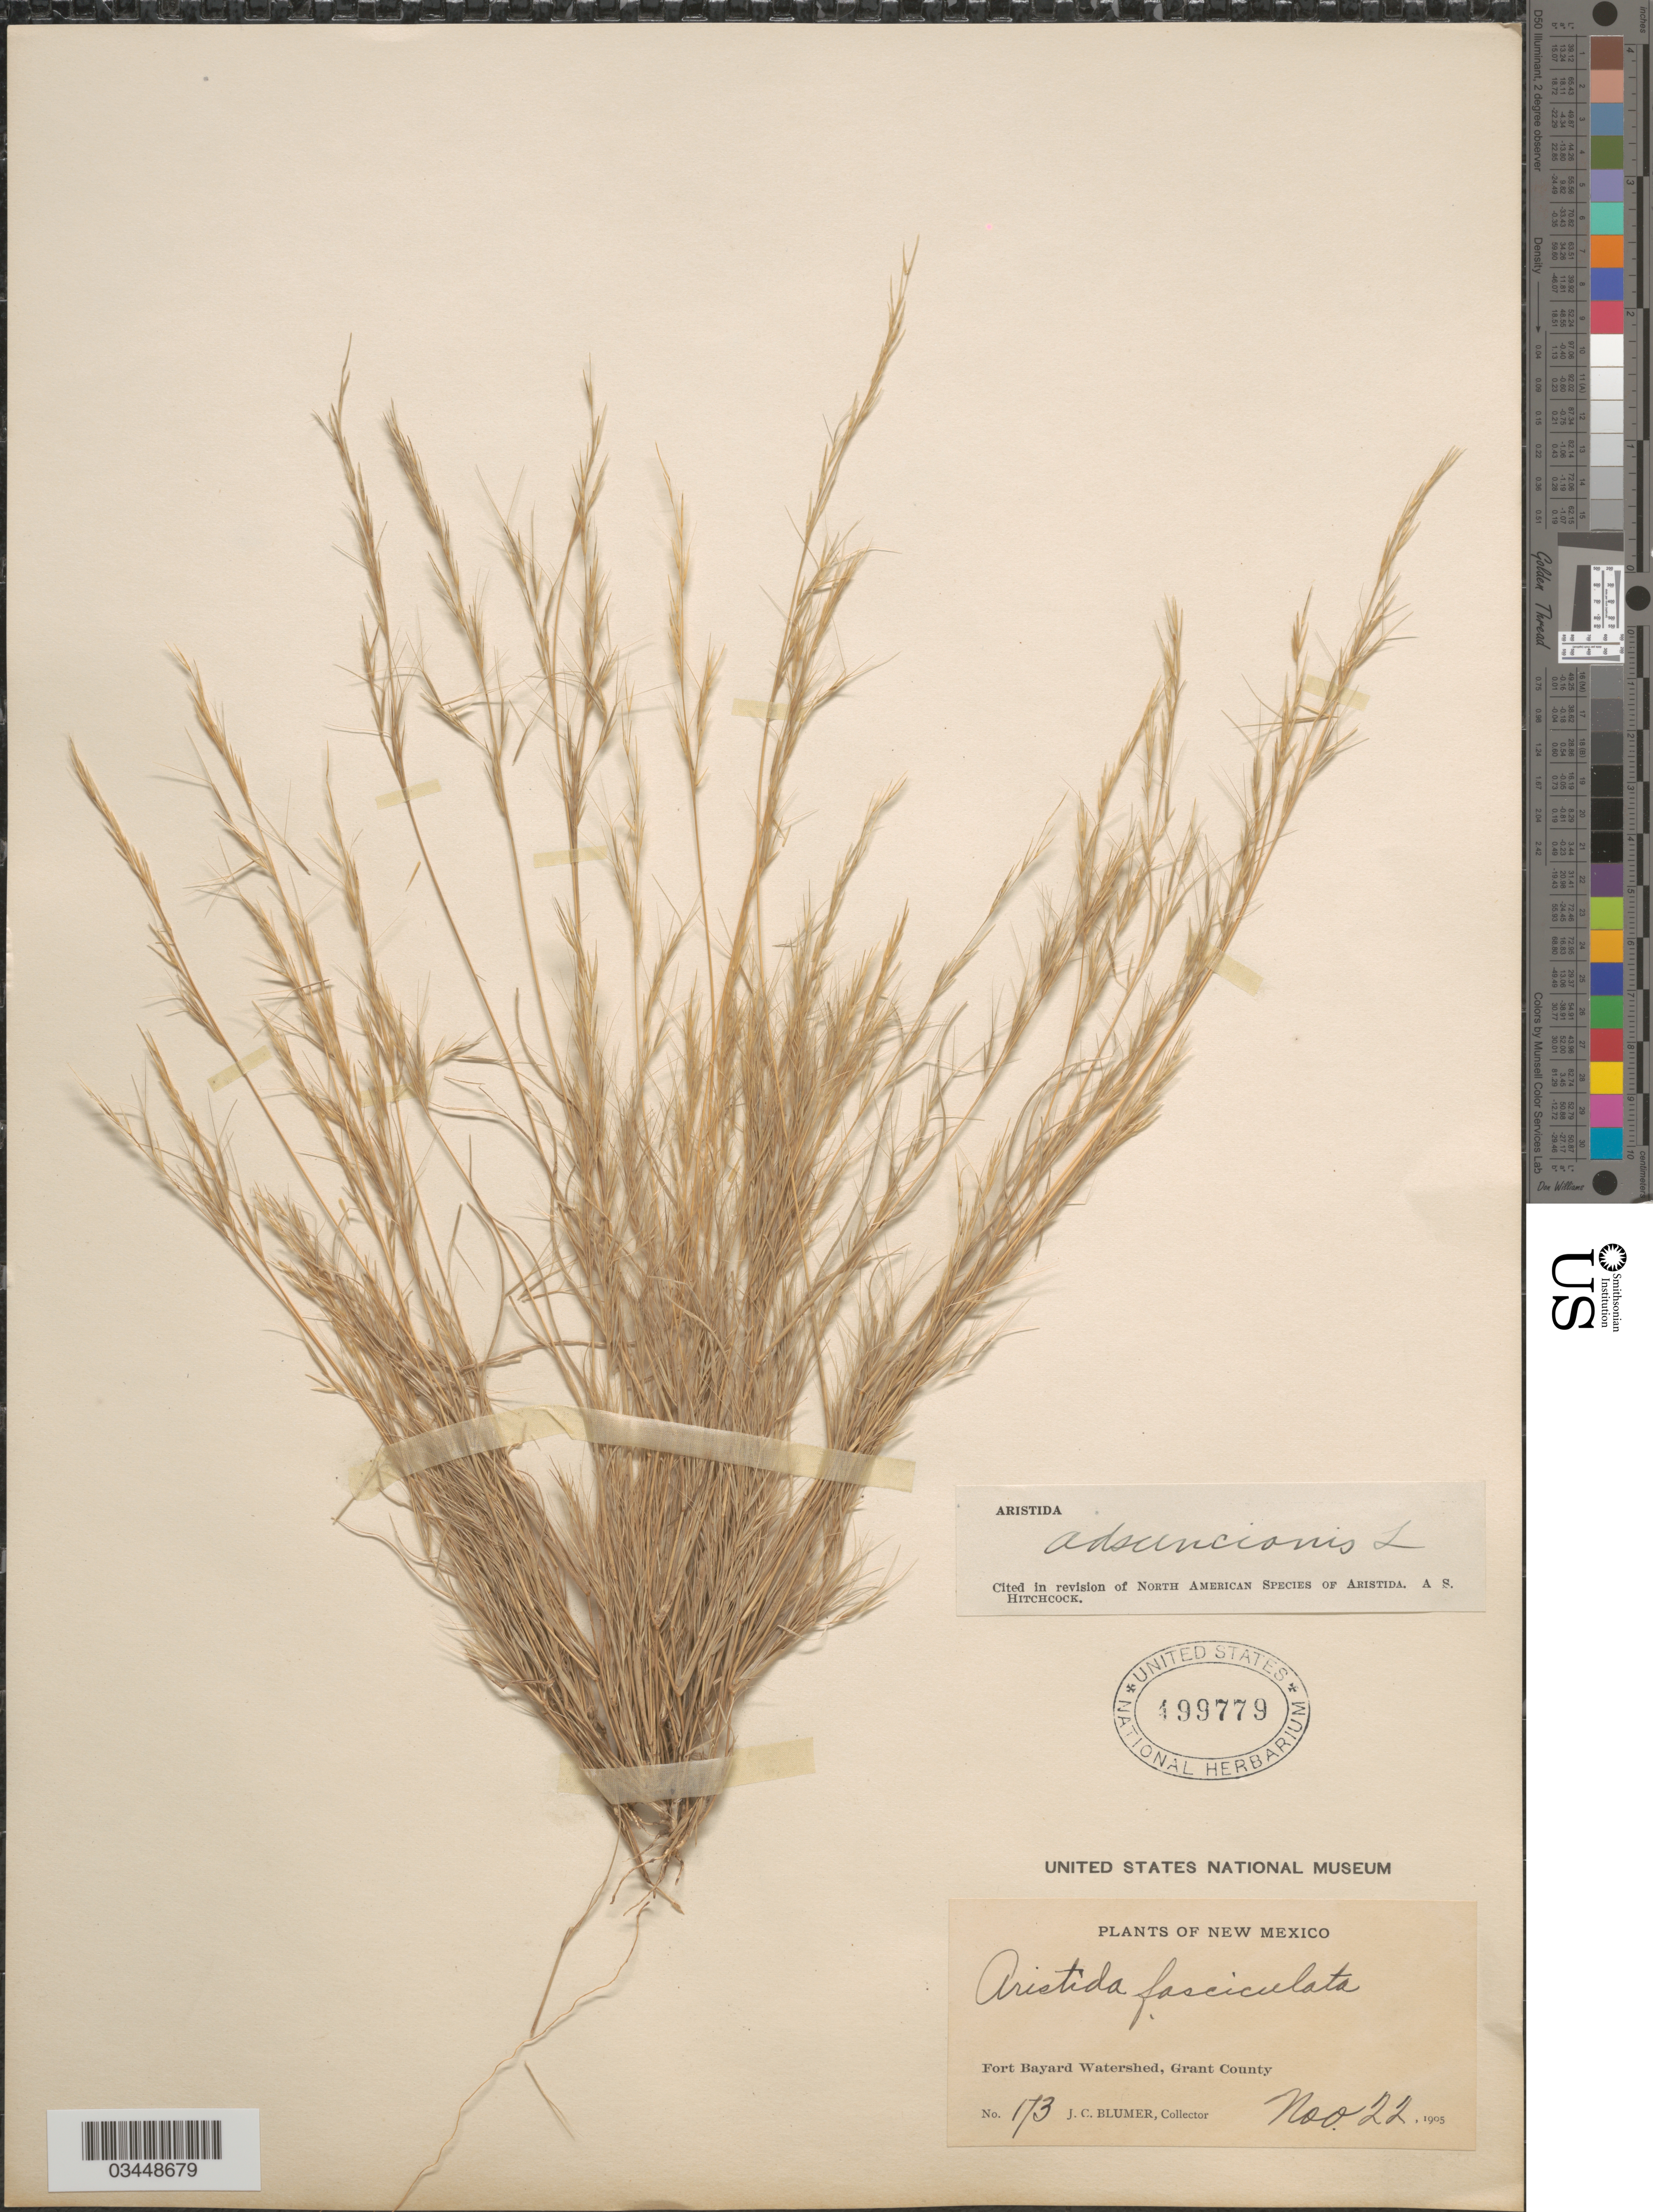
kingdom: Plantae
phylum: Tracheophyta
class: Liliopsida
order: Poales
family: Poaceae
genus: Aristida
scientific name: Aristida adscensionis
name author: L.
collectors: J. C. Blumer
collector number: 173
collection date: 1905-11-22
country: United States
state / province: New Mexico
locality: Fort Bayard Watershed, Grant County.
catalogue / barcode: US 499779